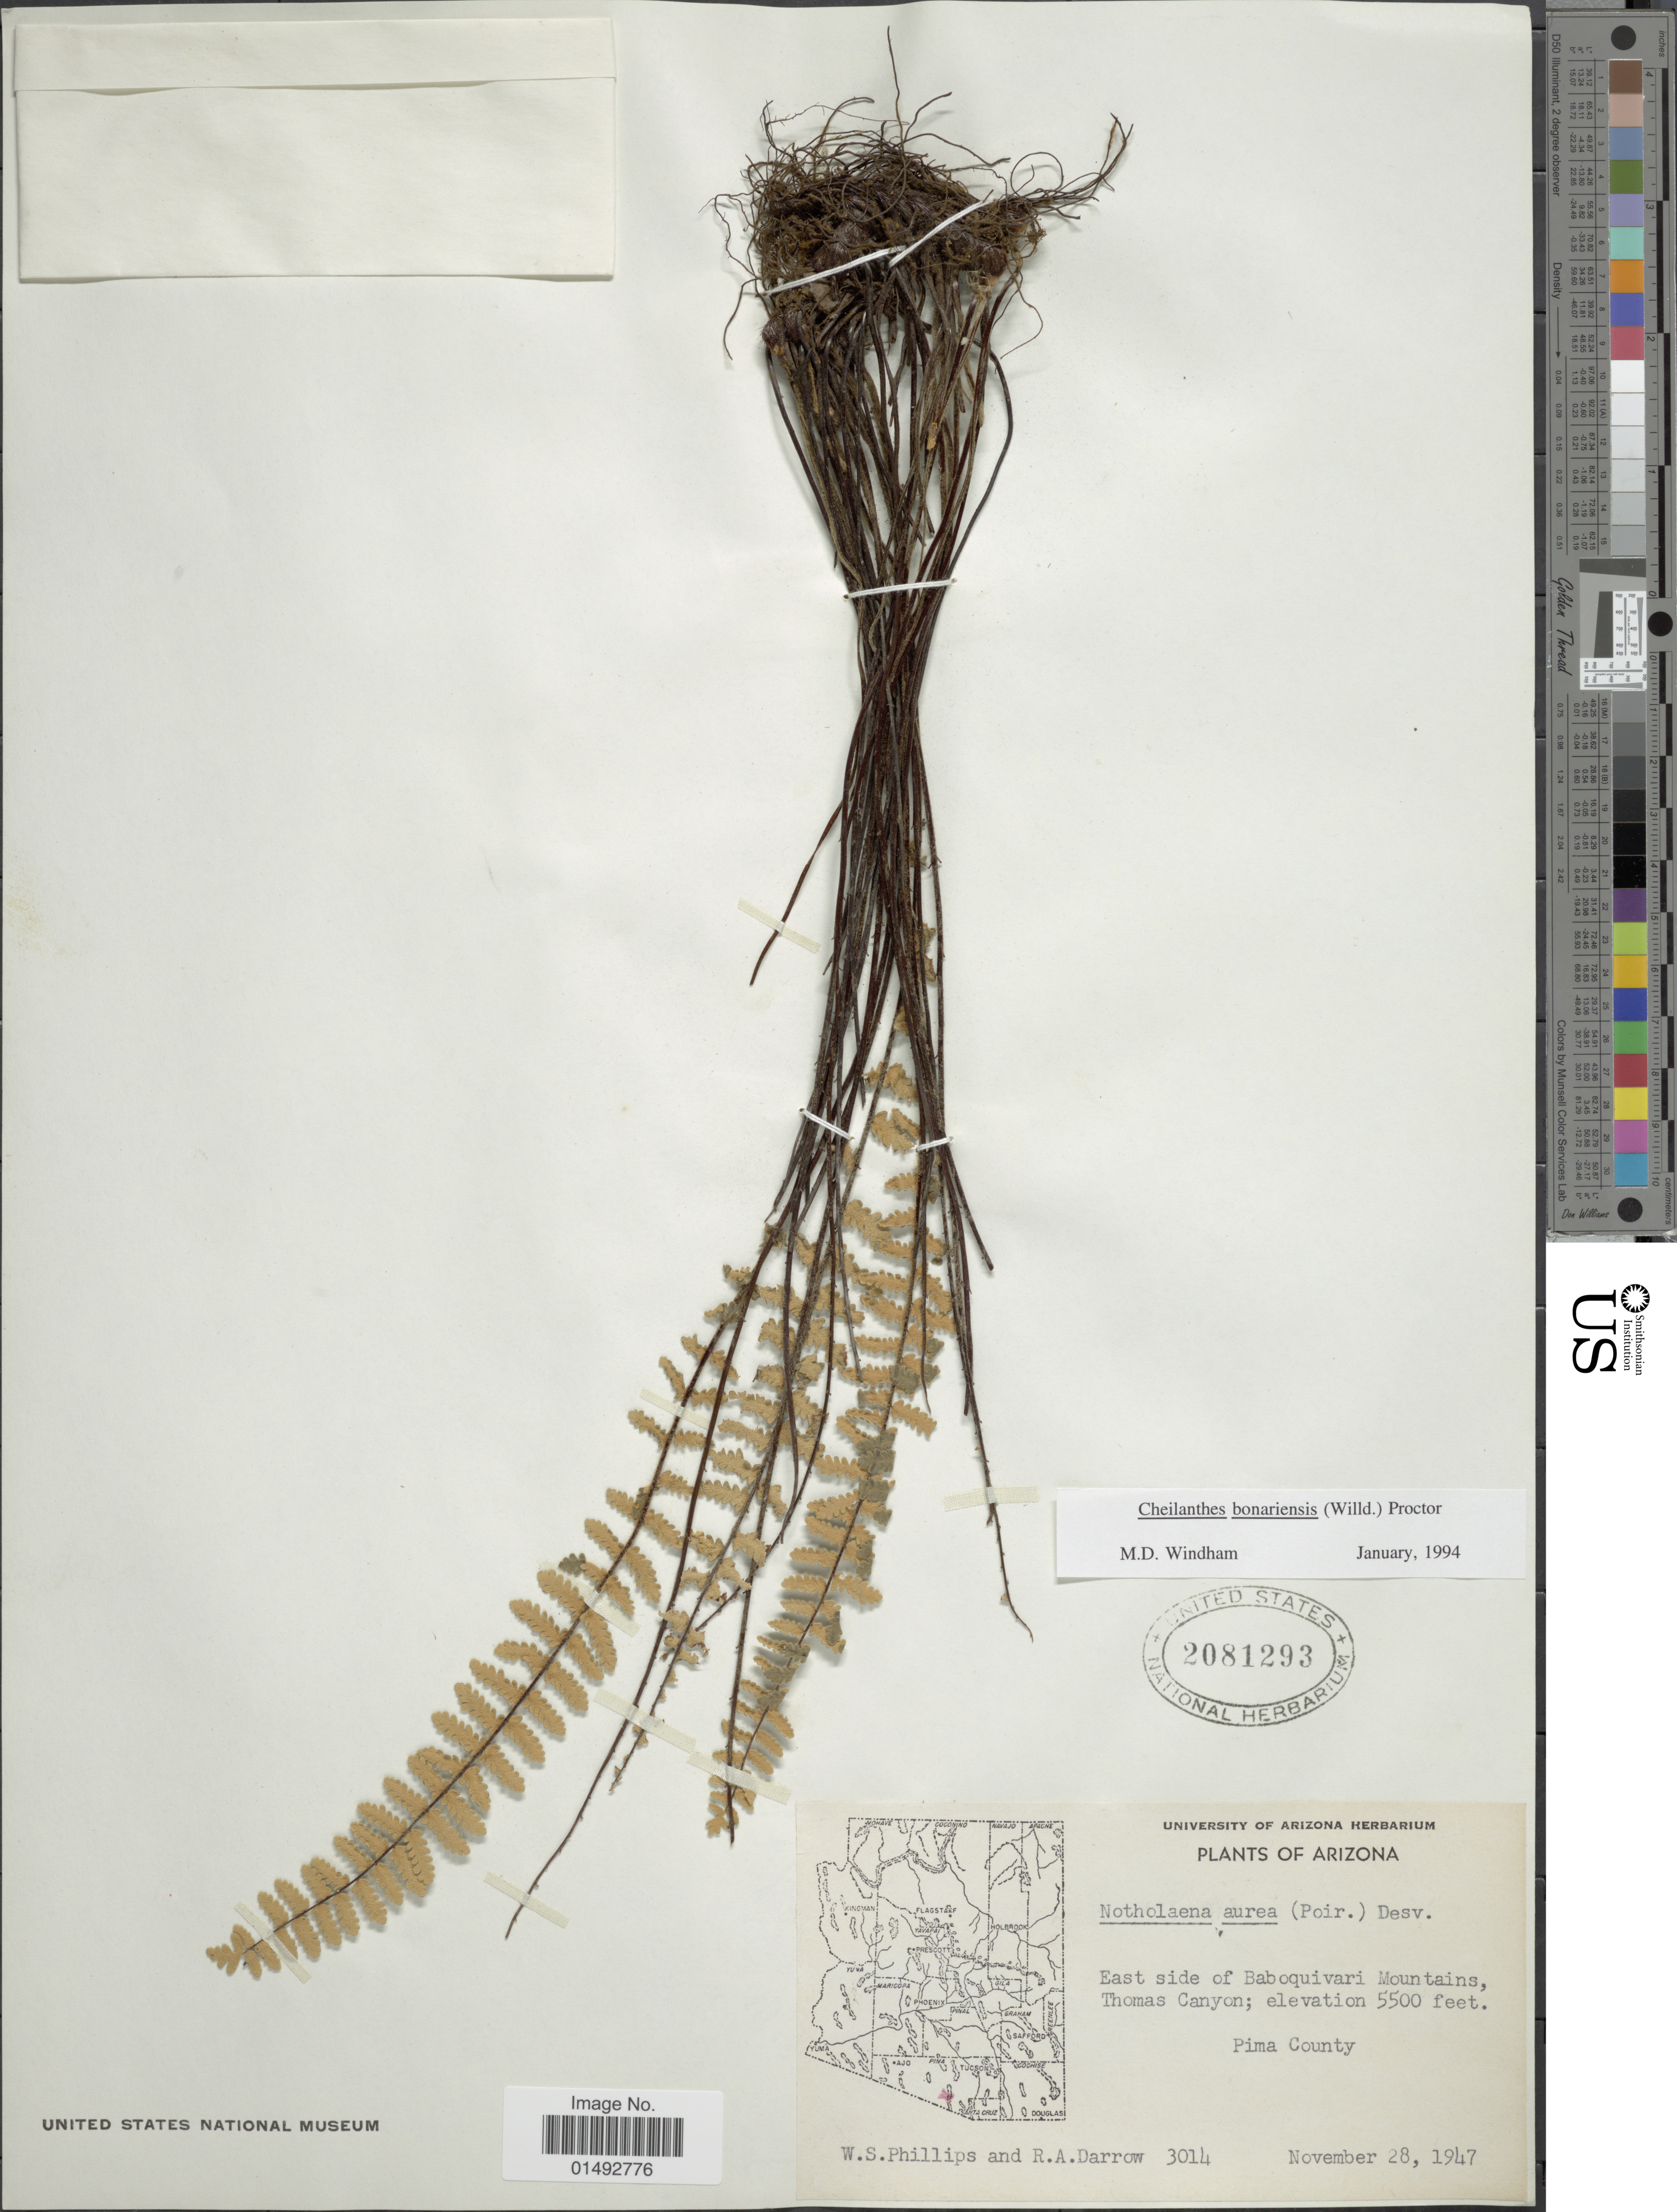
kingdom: Plantae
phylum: Tracheophyta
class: Polypodiopsida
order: Polypodiales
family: Pteridaceae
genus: Myriopteris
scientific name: Myriopteris aurea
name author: (Poir.) Grusz & Windham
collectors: W. S. Phillips & R. A. Darrow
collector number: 3014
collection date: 1947-11-28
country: United States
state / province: Arizona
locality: East side of Babquivari Mountains, Thomas Canyon, Pima County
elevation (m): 1676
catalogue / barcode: US 2081293